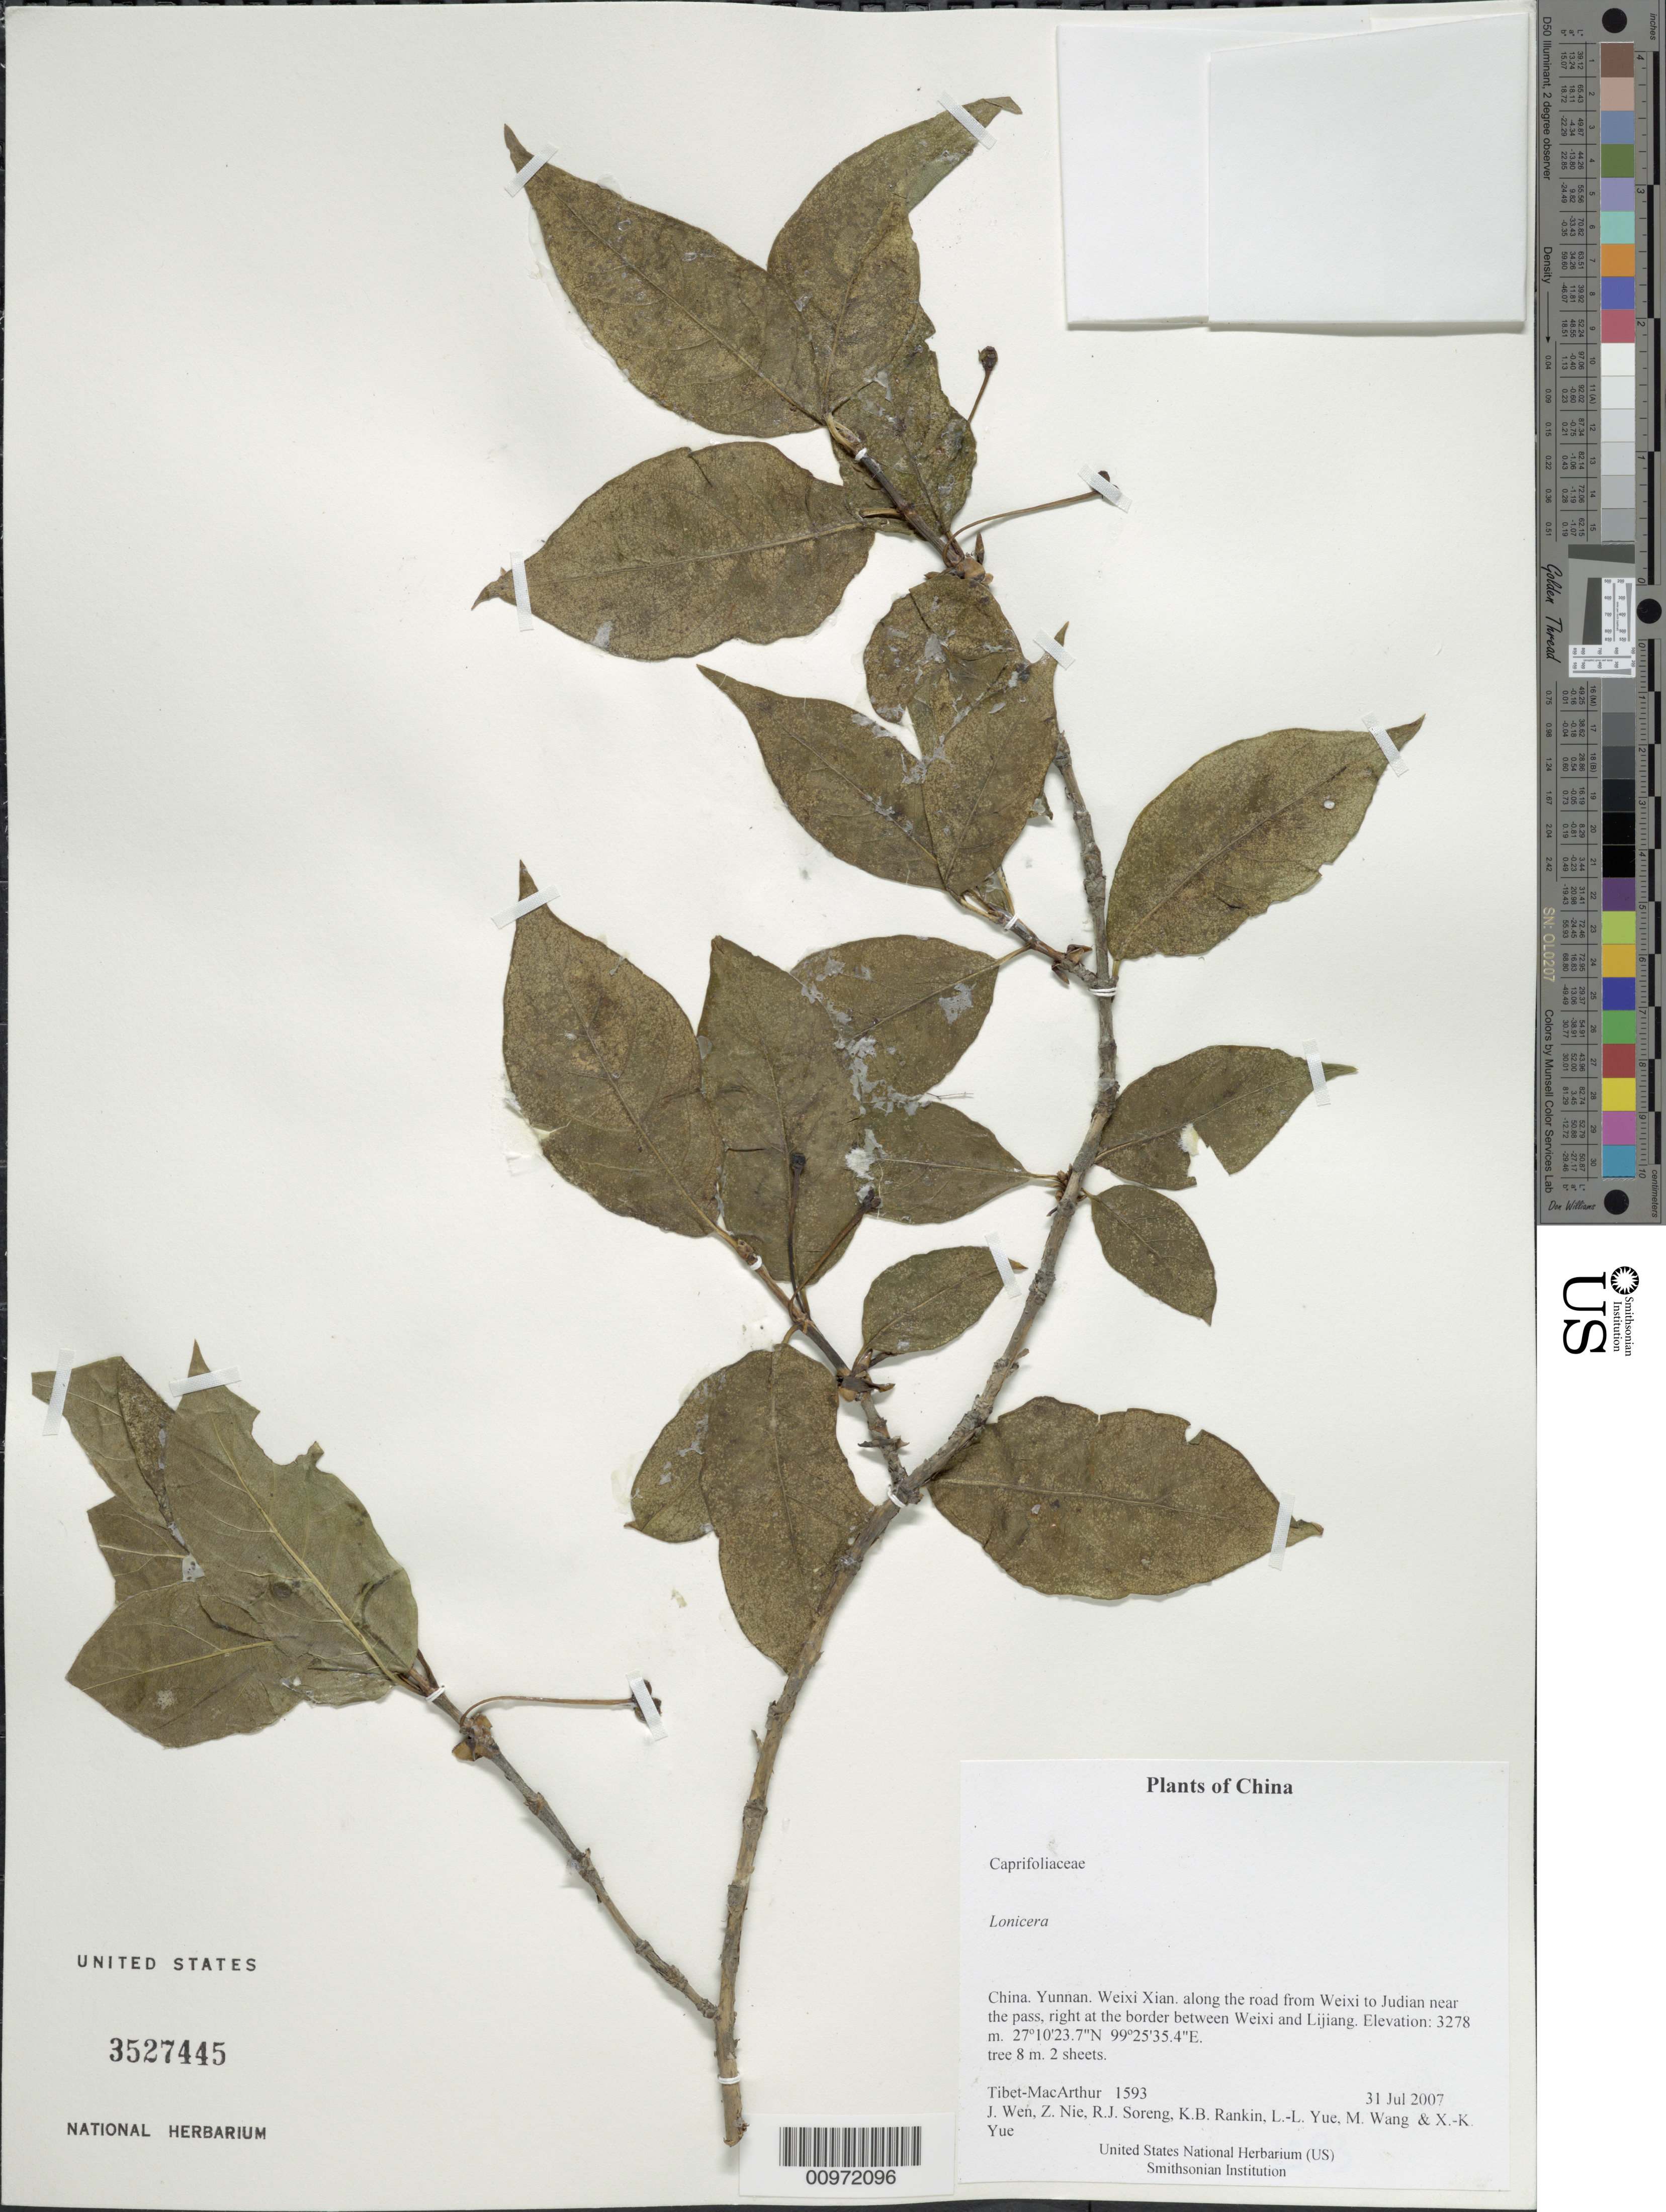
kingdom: Plantae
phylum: Tracheophyta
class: Magnoliopsida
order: Dipsacales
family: Caprifoliaceae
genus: Lonicera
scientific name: Lonicera sp.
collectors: Tibet-MacArthur, J. Wen, Z. Nie, R. J. Soreng, K. Rankin, L. Yue, M. Wang & X. Yue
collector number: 1593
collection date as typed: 31 Jul 2007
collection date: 2007-07-31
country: China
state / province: Yunnan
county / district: Weixi Xian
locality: along the road from Weixi to Judian near the pass, right at the border between Weixi and Lijiang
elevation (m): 3278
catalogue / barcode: US 3527445